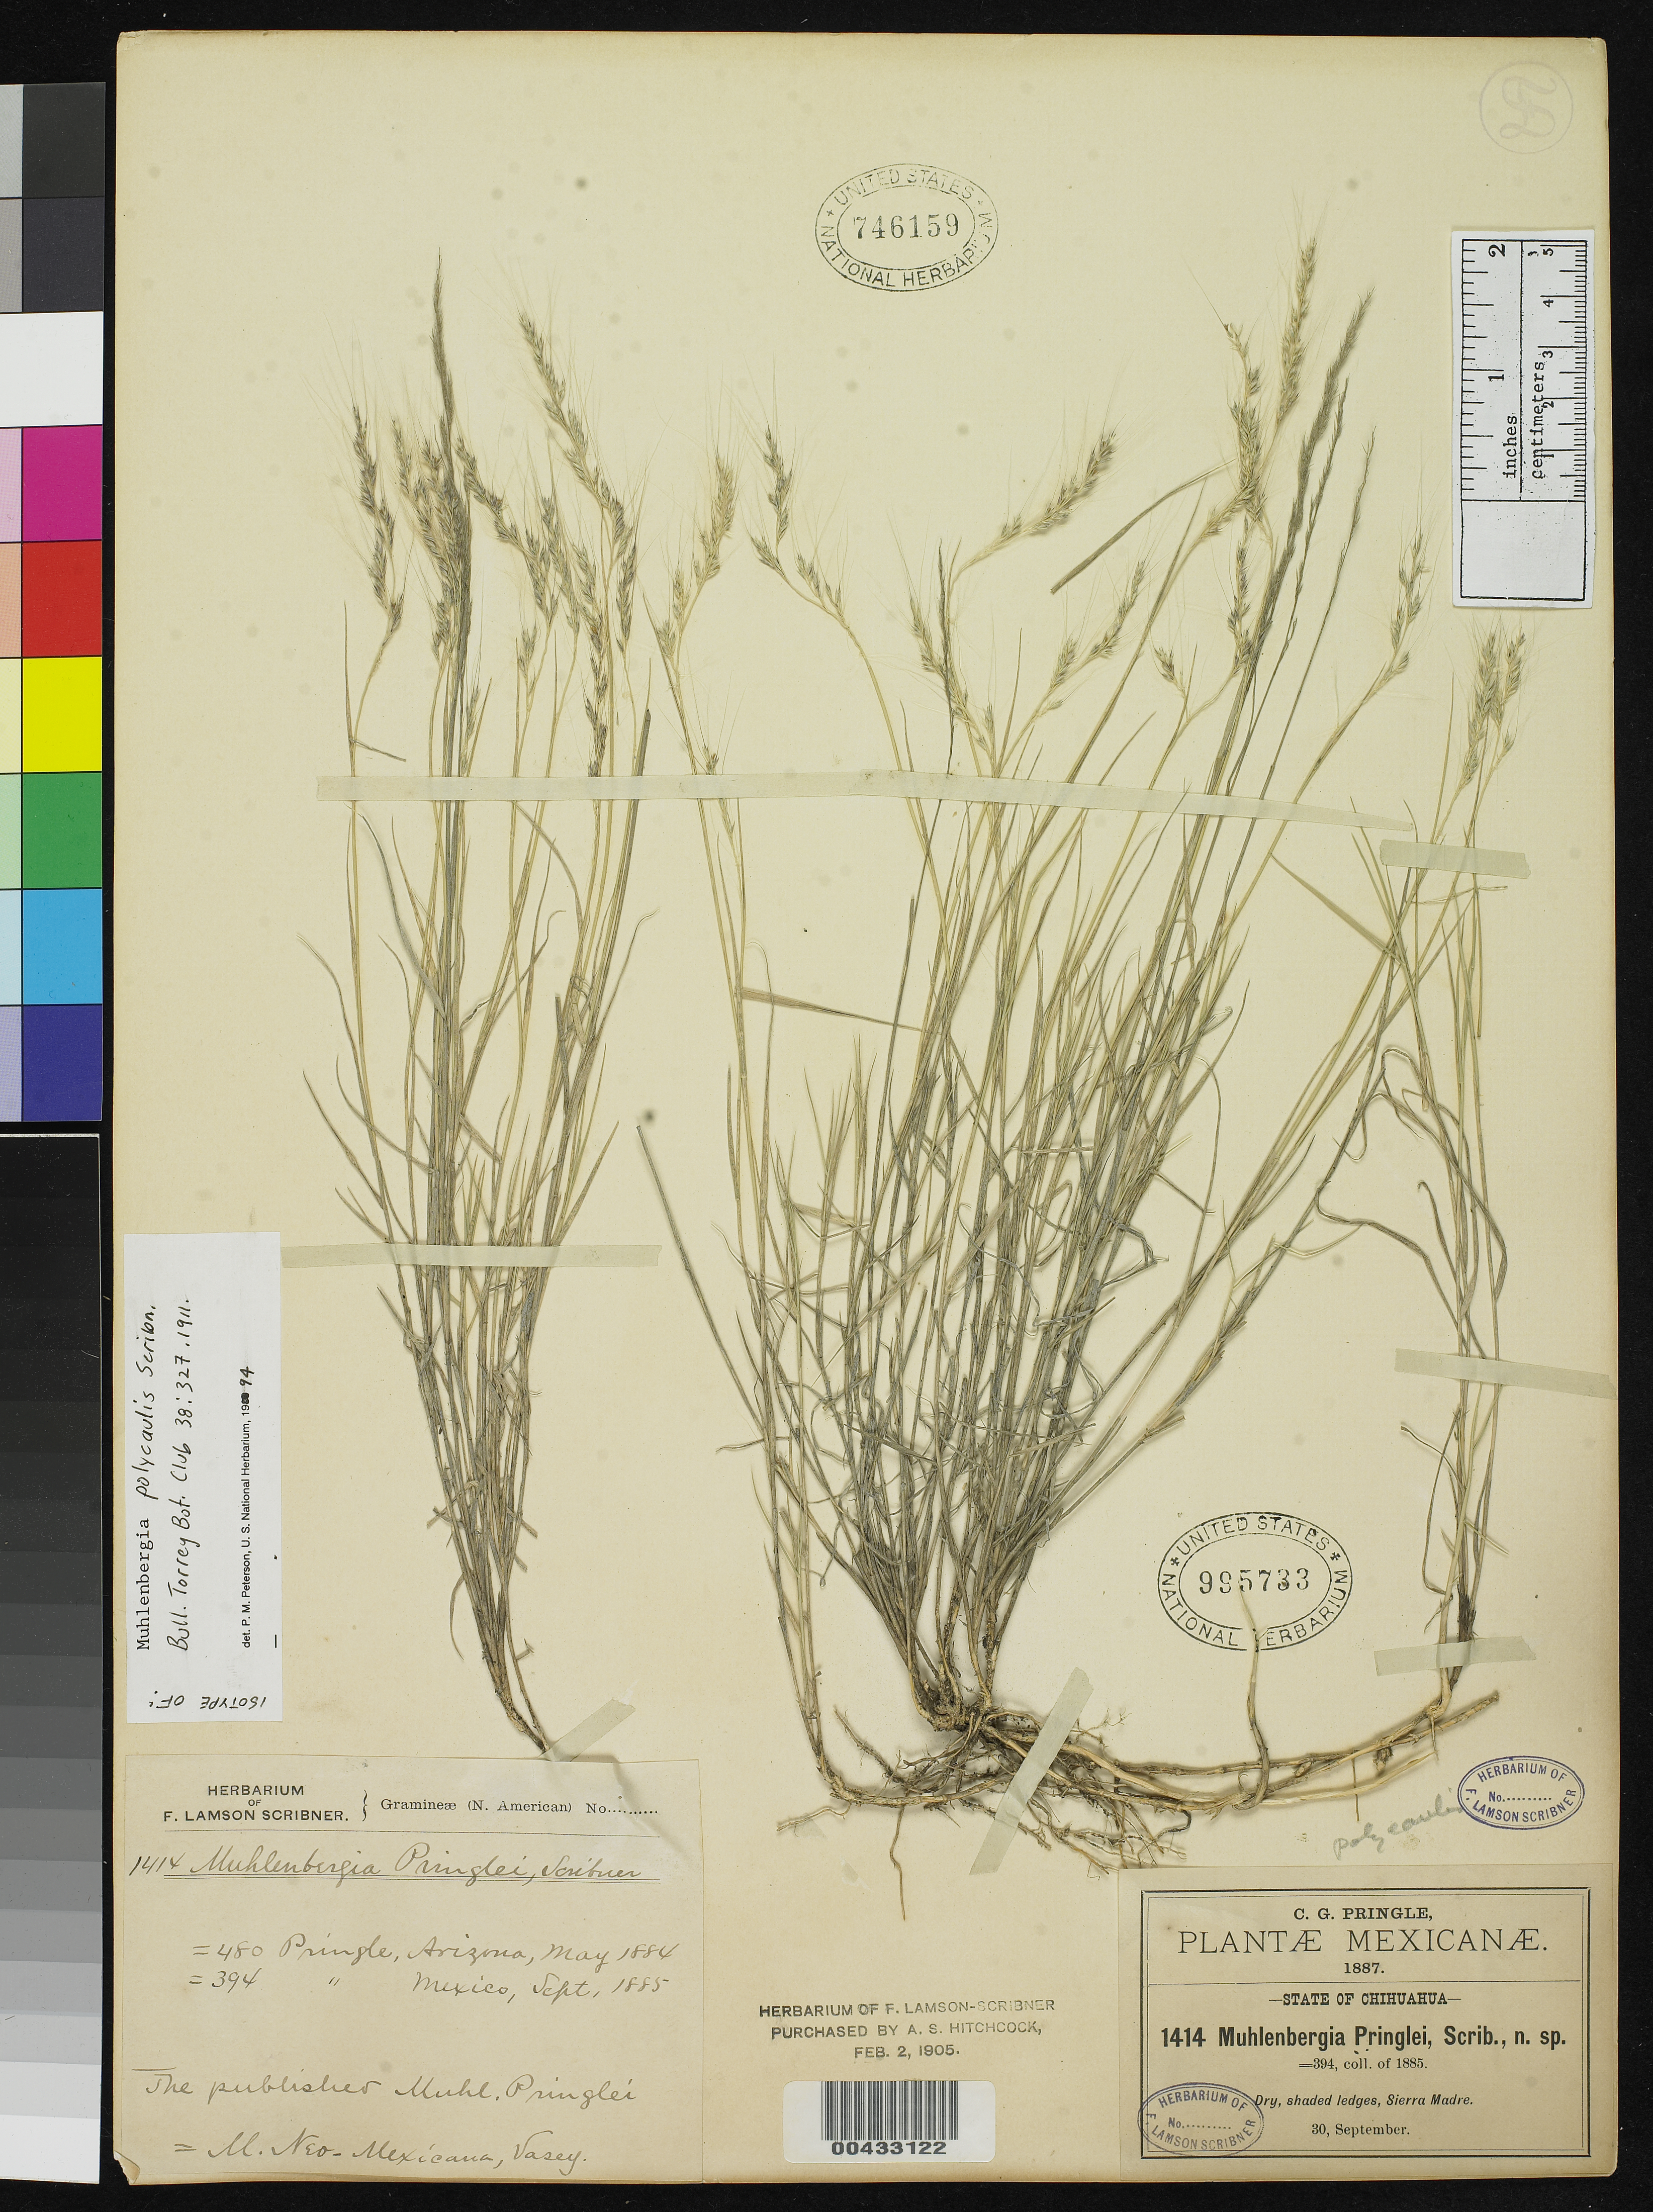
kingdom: Plantae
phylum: Tracheophyta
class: Liliopsida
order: Poales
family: Poaceae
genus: Muhlenbergia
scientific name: Muhlenbergia polycaulis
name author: Scribn.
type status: Isotype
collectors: C. G. Pringle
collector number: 1414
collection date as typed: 30 Sep 1887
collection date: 1887-09-30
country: Mexico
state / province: Chihuahua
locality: Sierra Madre.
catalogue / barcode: US 995733